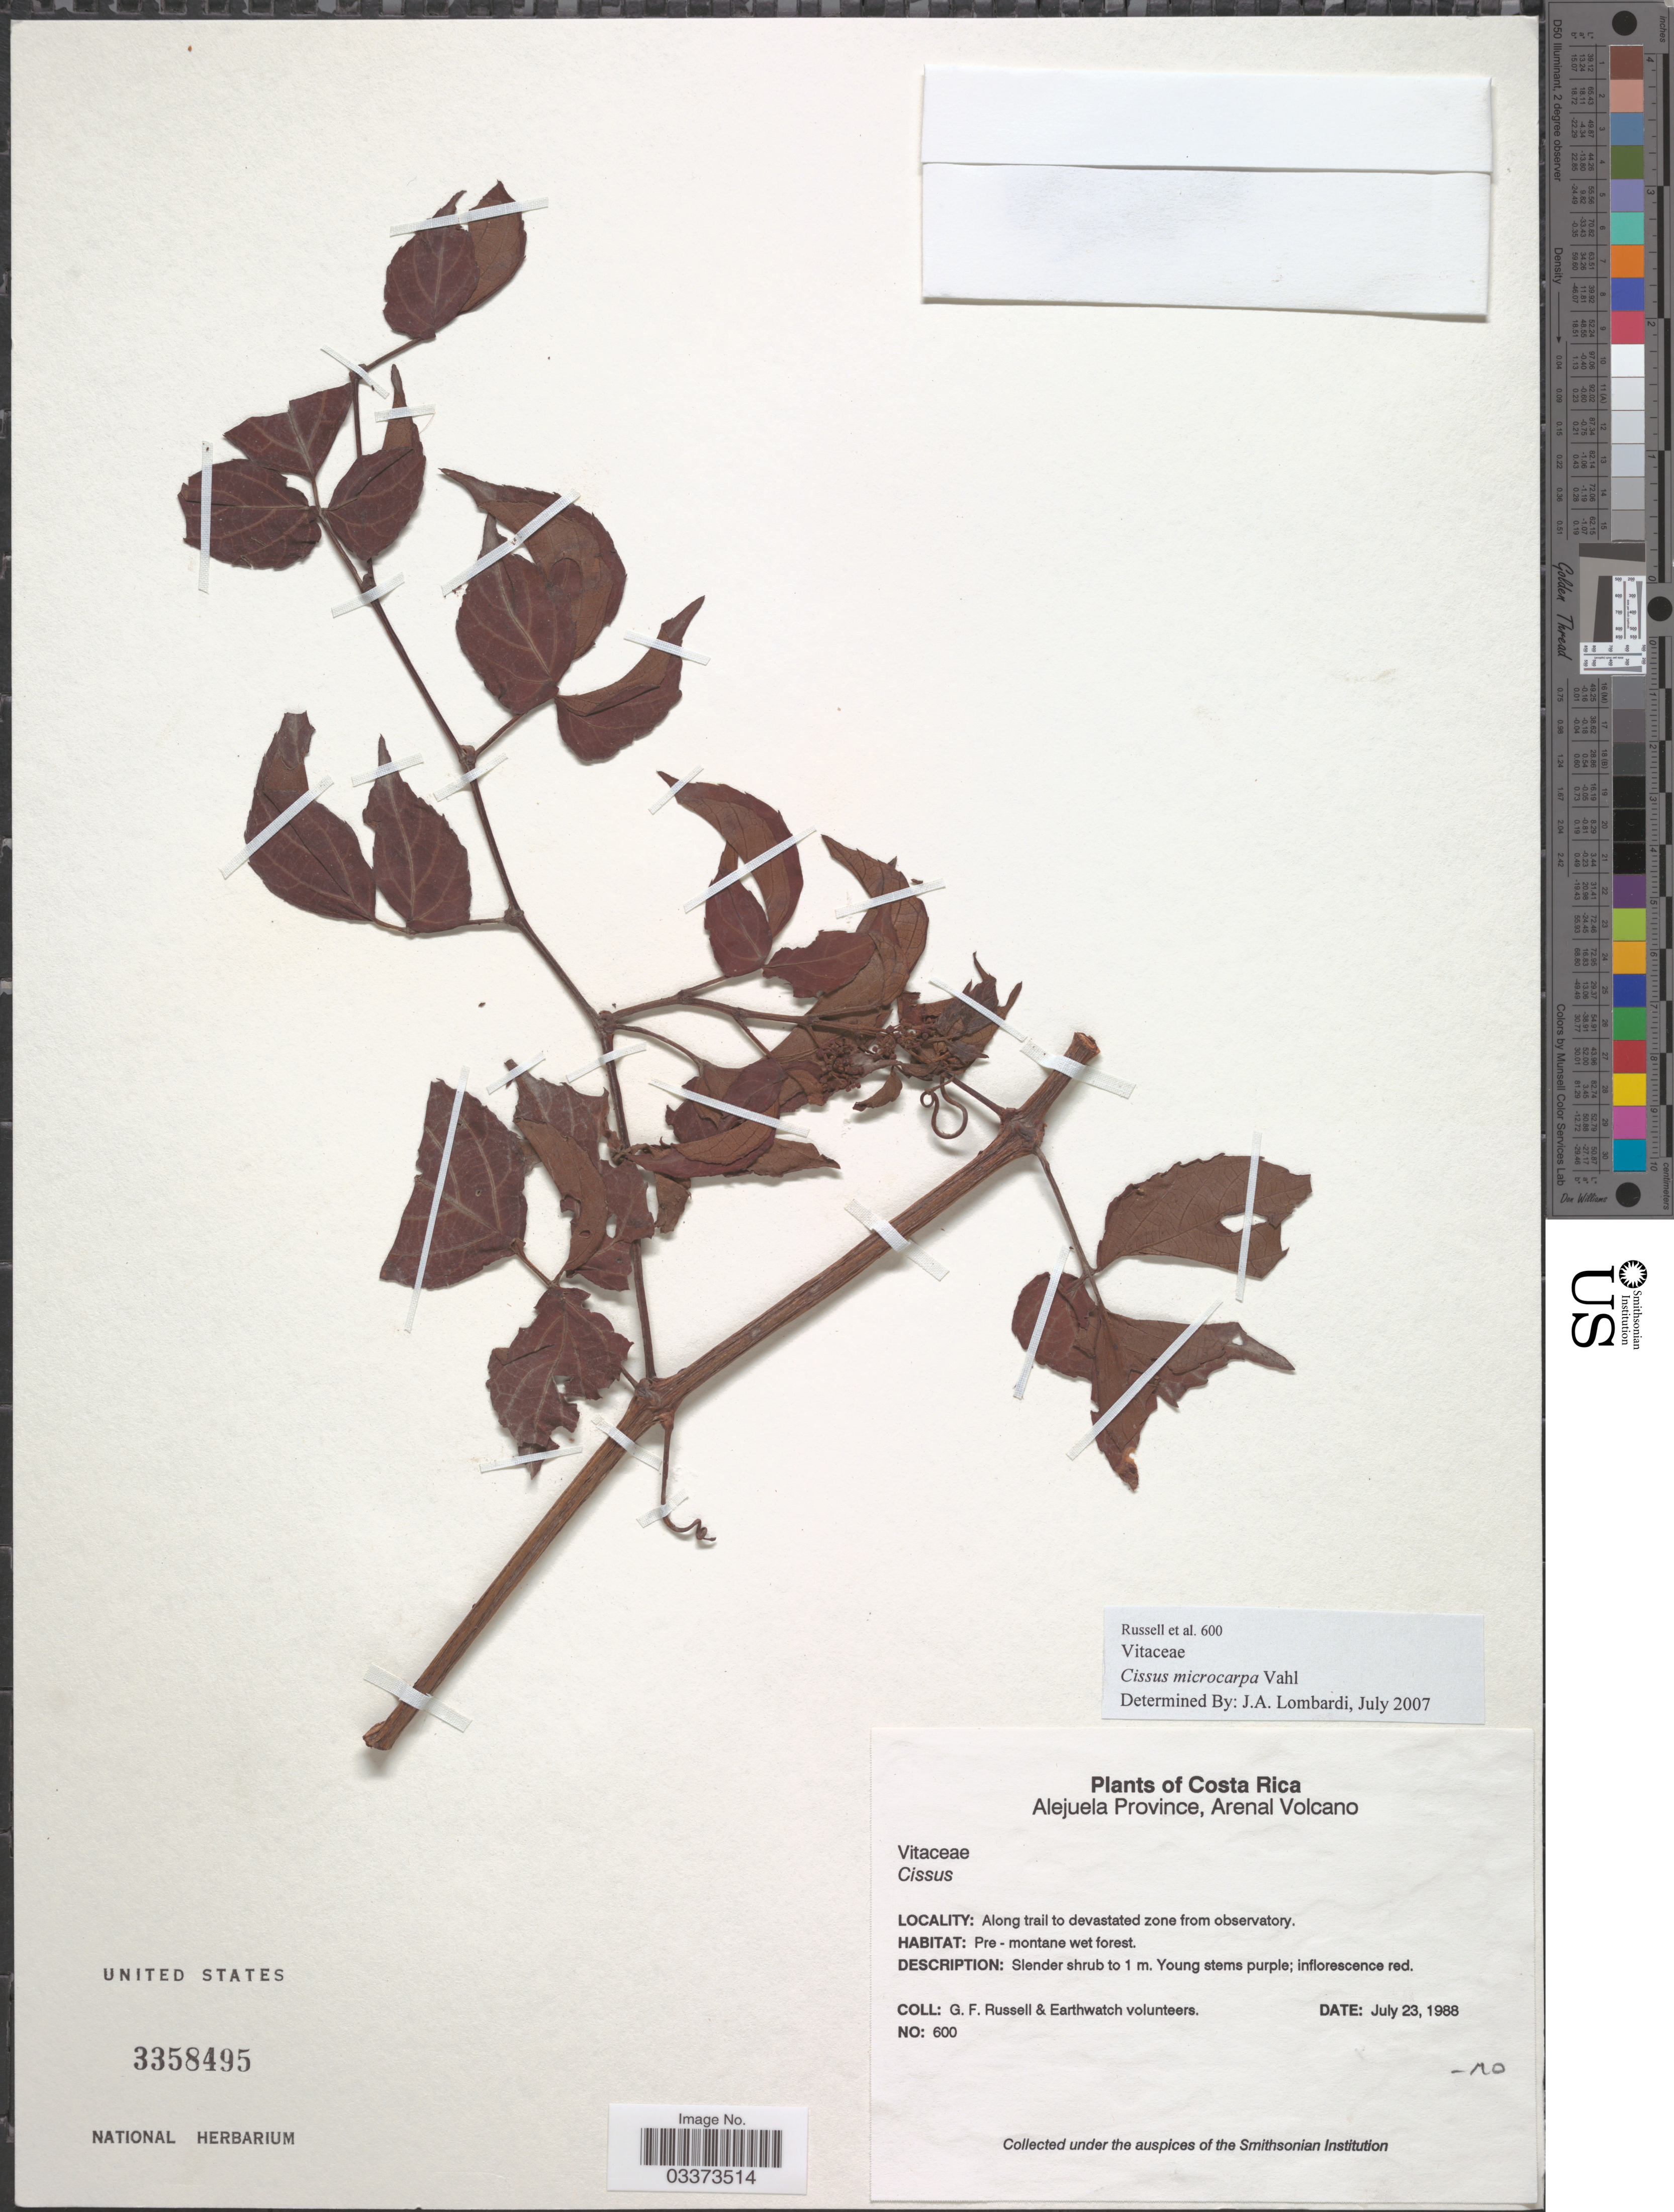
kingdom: Plantae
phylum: Tracheophyta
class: Magnoliopsida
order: Vitales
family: Vitaceae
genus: Cissus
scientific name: Cissus microcarpa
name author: Vahl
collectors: G. Russell & Earthwatch Volunteers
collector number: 600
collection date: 1988-07-23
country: Costa Rica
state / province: Alajuela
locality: Alejuela Province, Arenal Volcano. Along trail to devastated zone from observatory.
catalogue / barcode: US 3358495